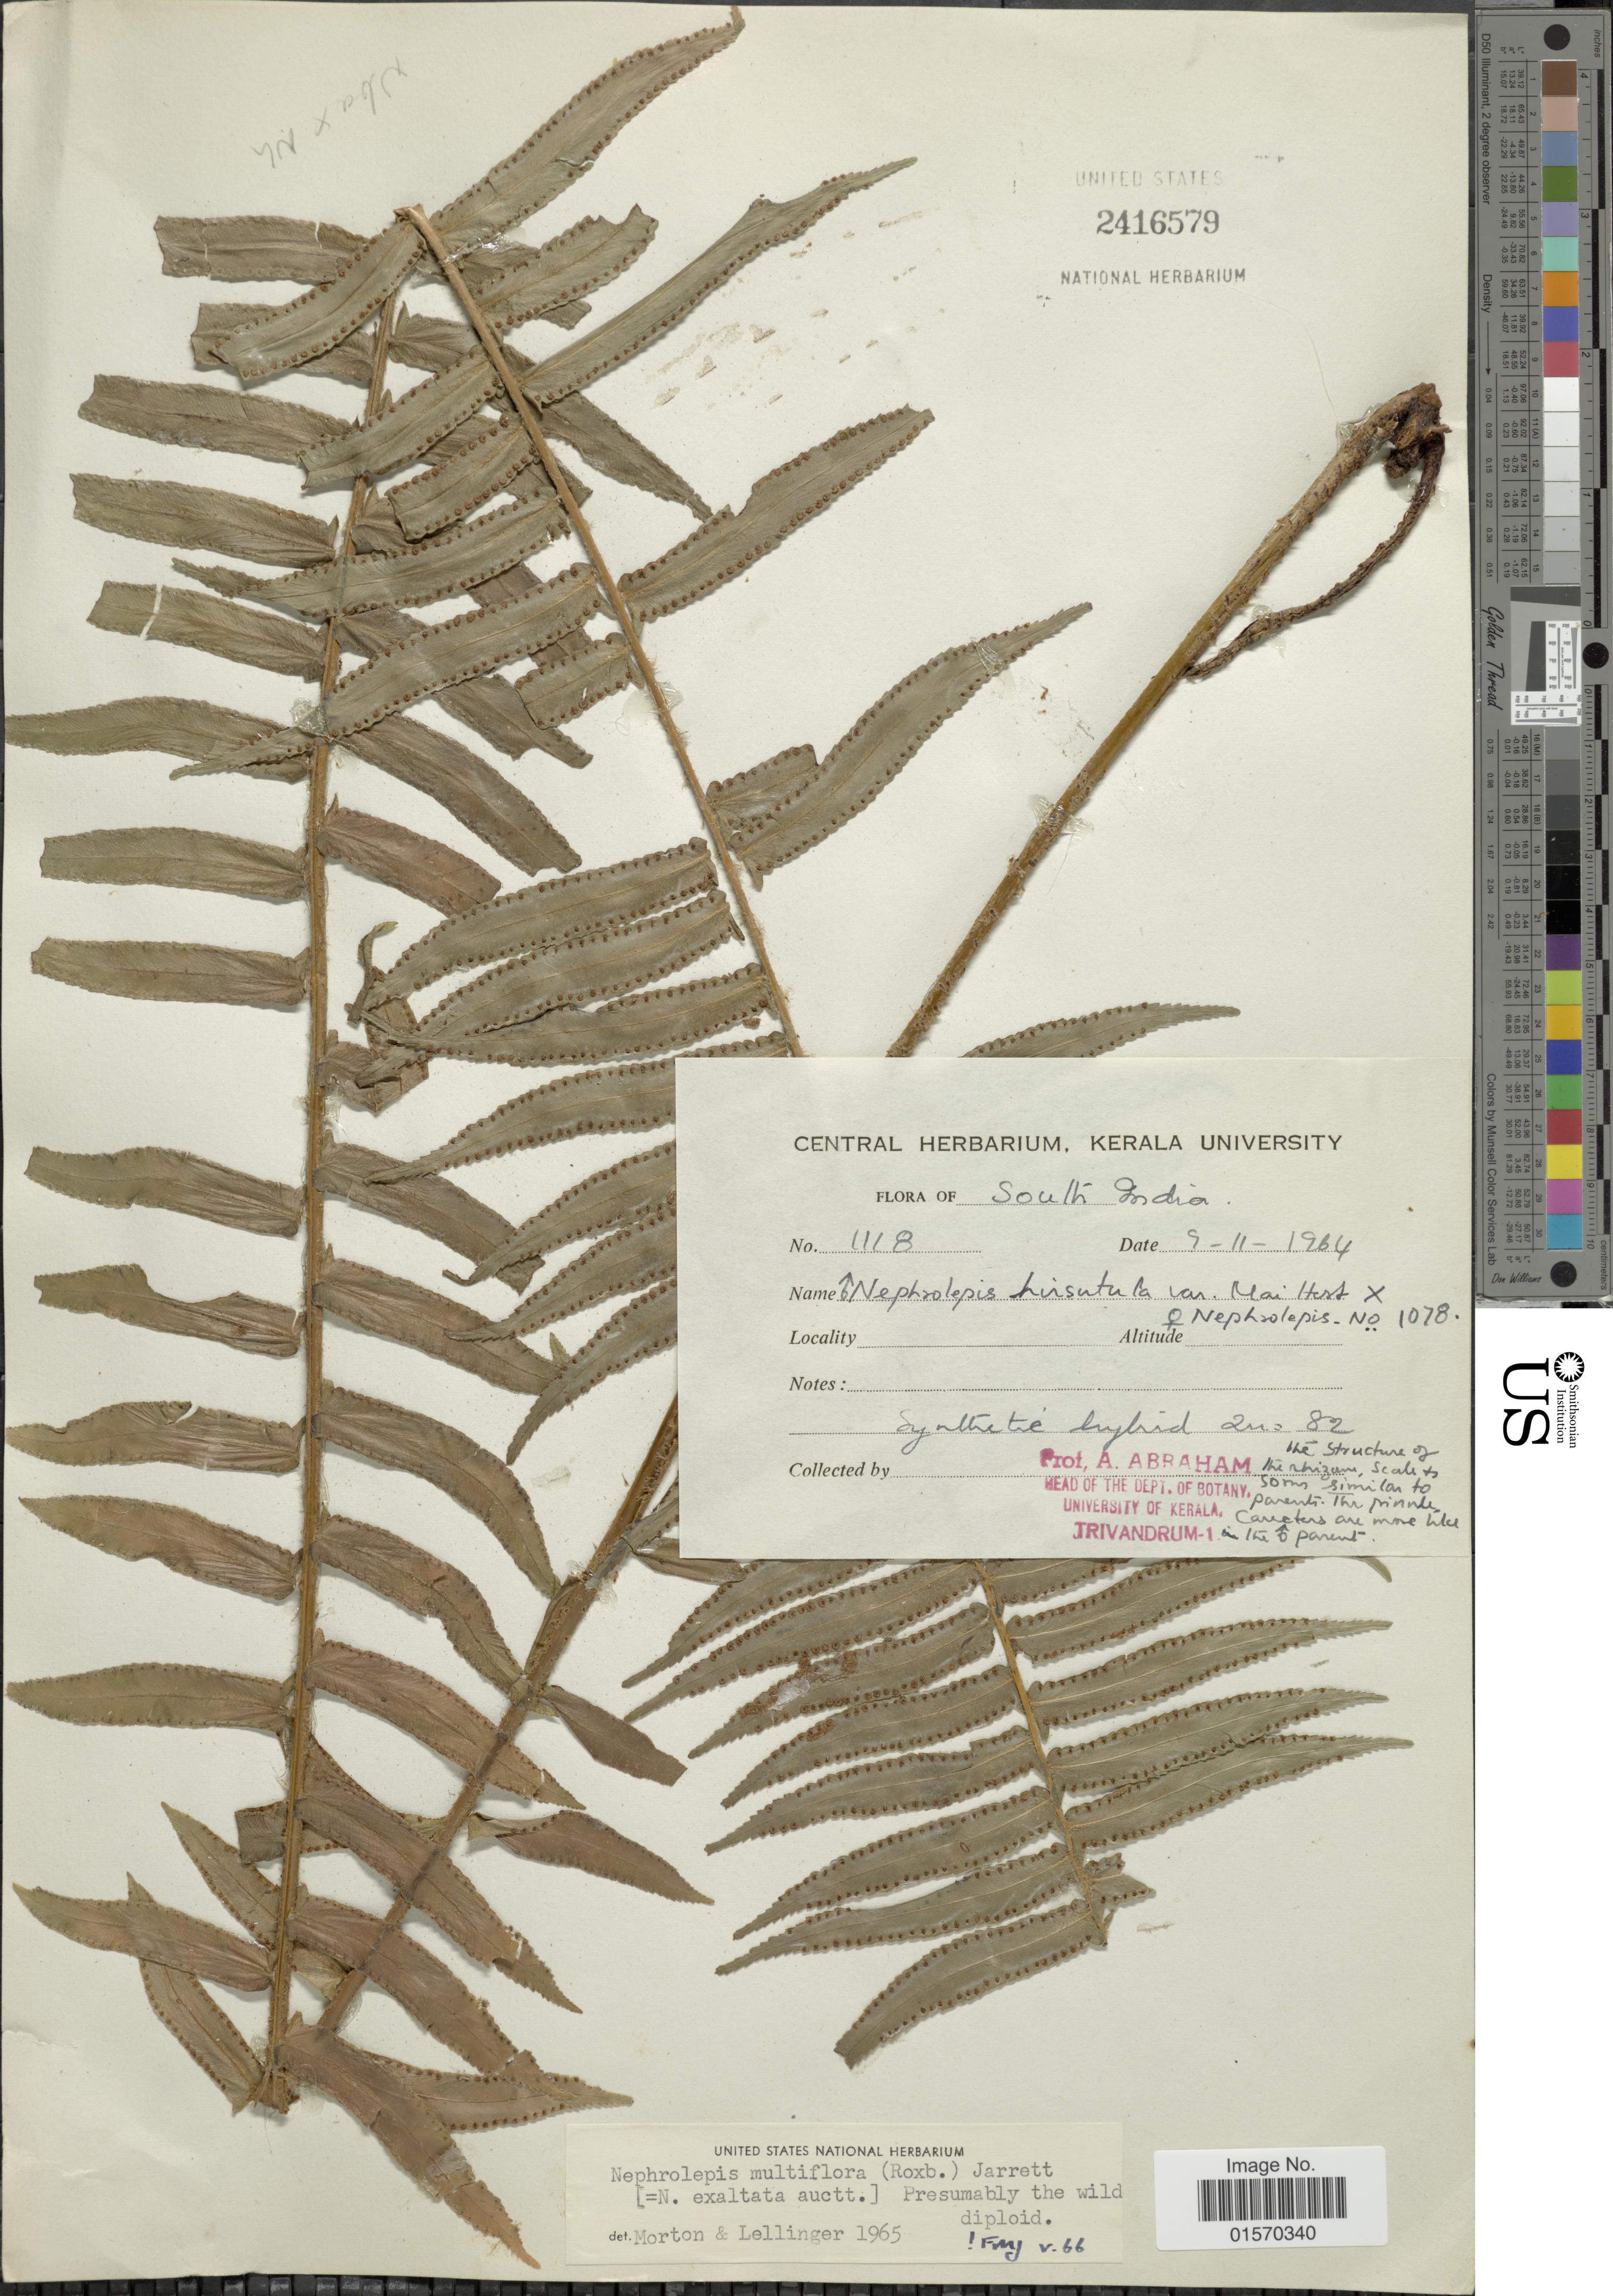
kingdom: Plantae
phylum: Tracheophyta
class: Polypodiopsida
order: Polypodiales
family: Nephrolepidaceae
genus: Nephrolepis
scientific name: Nephrolepis multiflora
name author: (Roxb.) F.M. Jarrett ex C.V. Morton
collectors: A. Abraham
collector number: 1118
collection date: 1964-11-09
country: India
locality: South India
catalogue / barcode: US 2416579